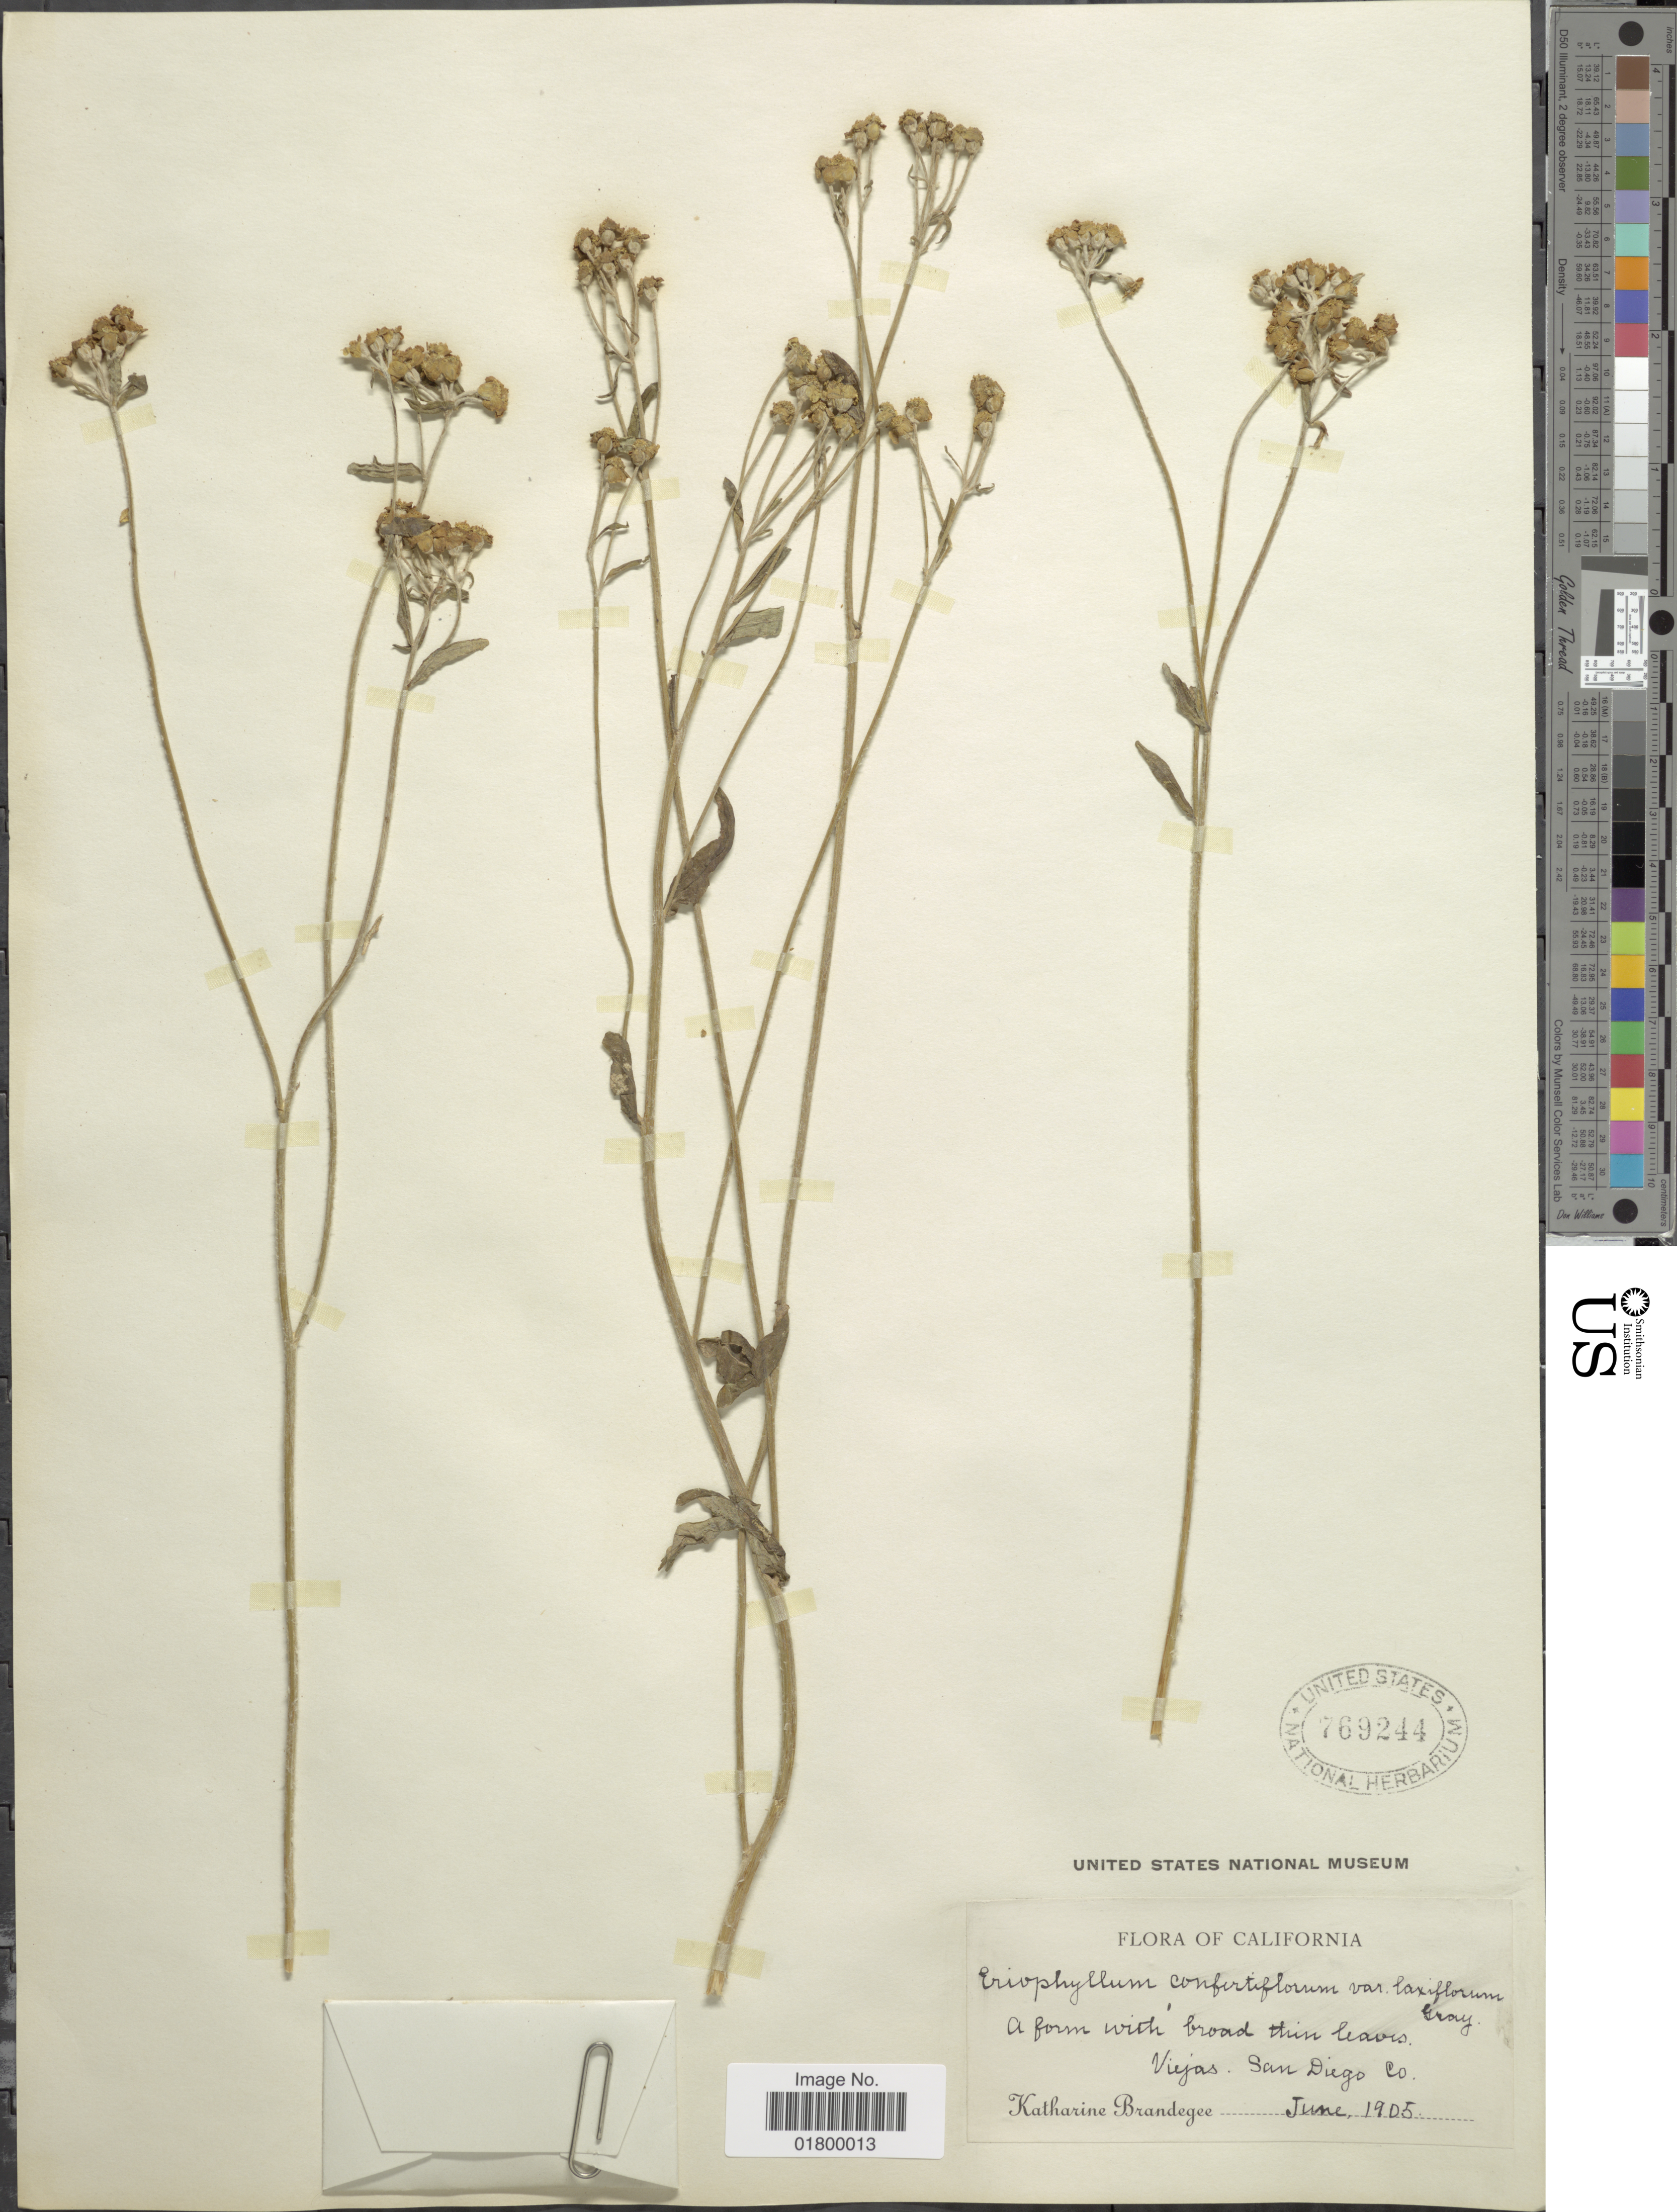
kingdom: Plantae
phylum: Tracheophyta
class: Magnoliopsida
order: Asterales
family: Asteraceae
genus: Eriophyllum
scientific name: Eriophyllum confertiflorum var. laxiflorum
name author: A. Gray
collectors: K. Brandegee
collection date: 1905-06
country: United States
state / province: California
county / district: San Diego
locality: Viejas, San Diego Co.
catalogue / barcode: US 769244